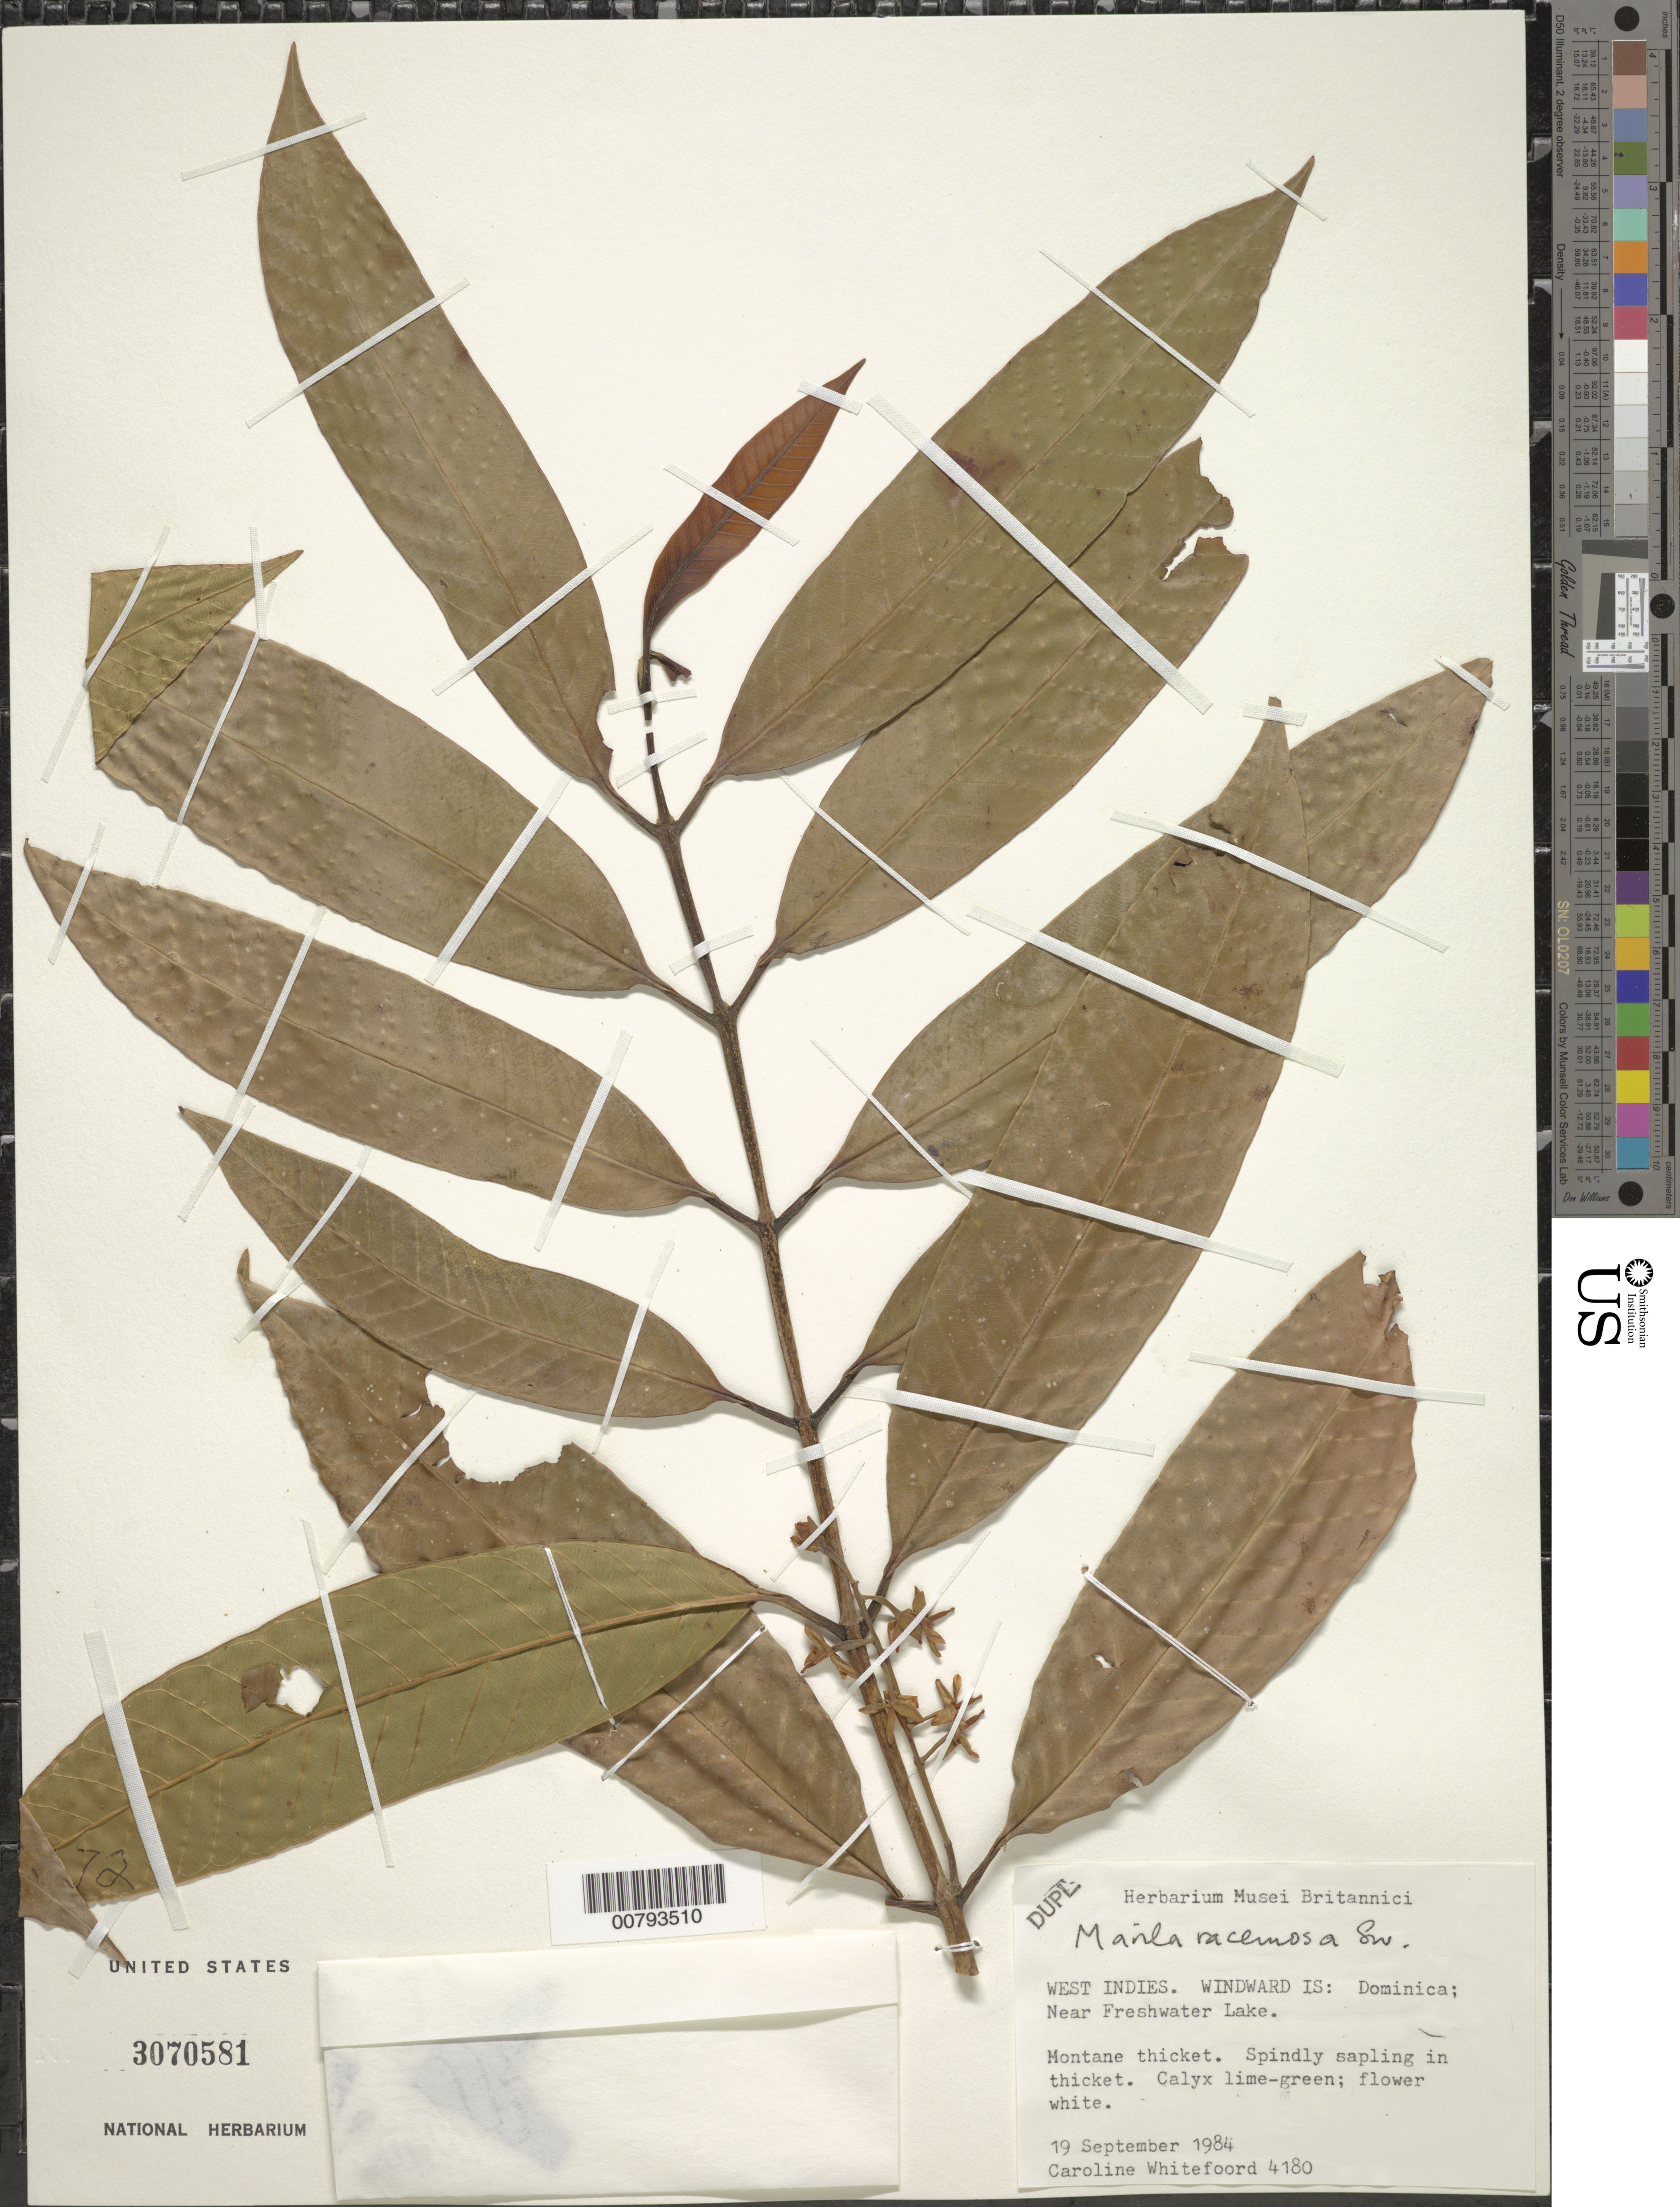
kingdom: Plantae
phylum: Tracheophyta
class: Magnoliopsida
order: Malpighiales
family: Calophyllaceae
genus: Marila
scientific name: Marila racemosa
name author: Sw.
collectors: C. Whitefoord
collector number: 4180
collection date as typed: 19 Sep 1984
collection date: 1984-09-19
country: Dominica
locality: Near Freshwater Lake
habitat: Montane thicket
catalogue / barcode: US 3070581